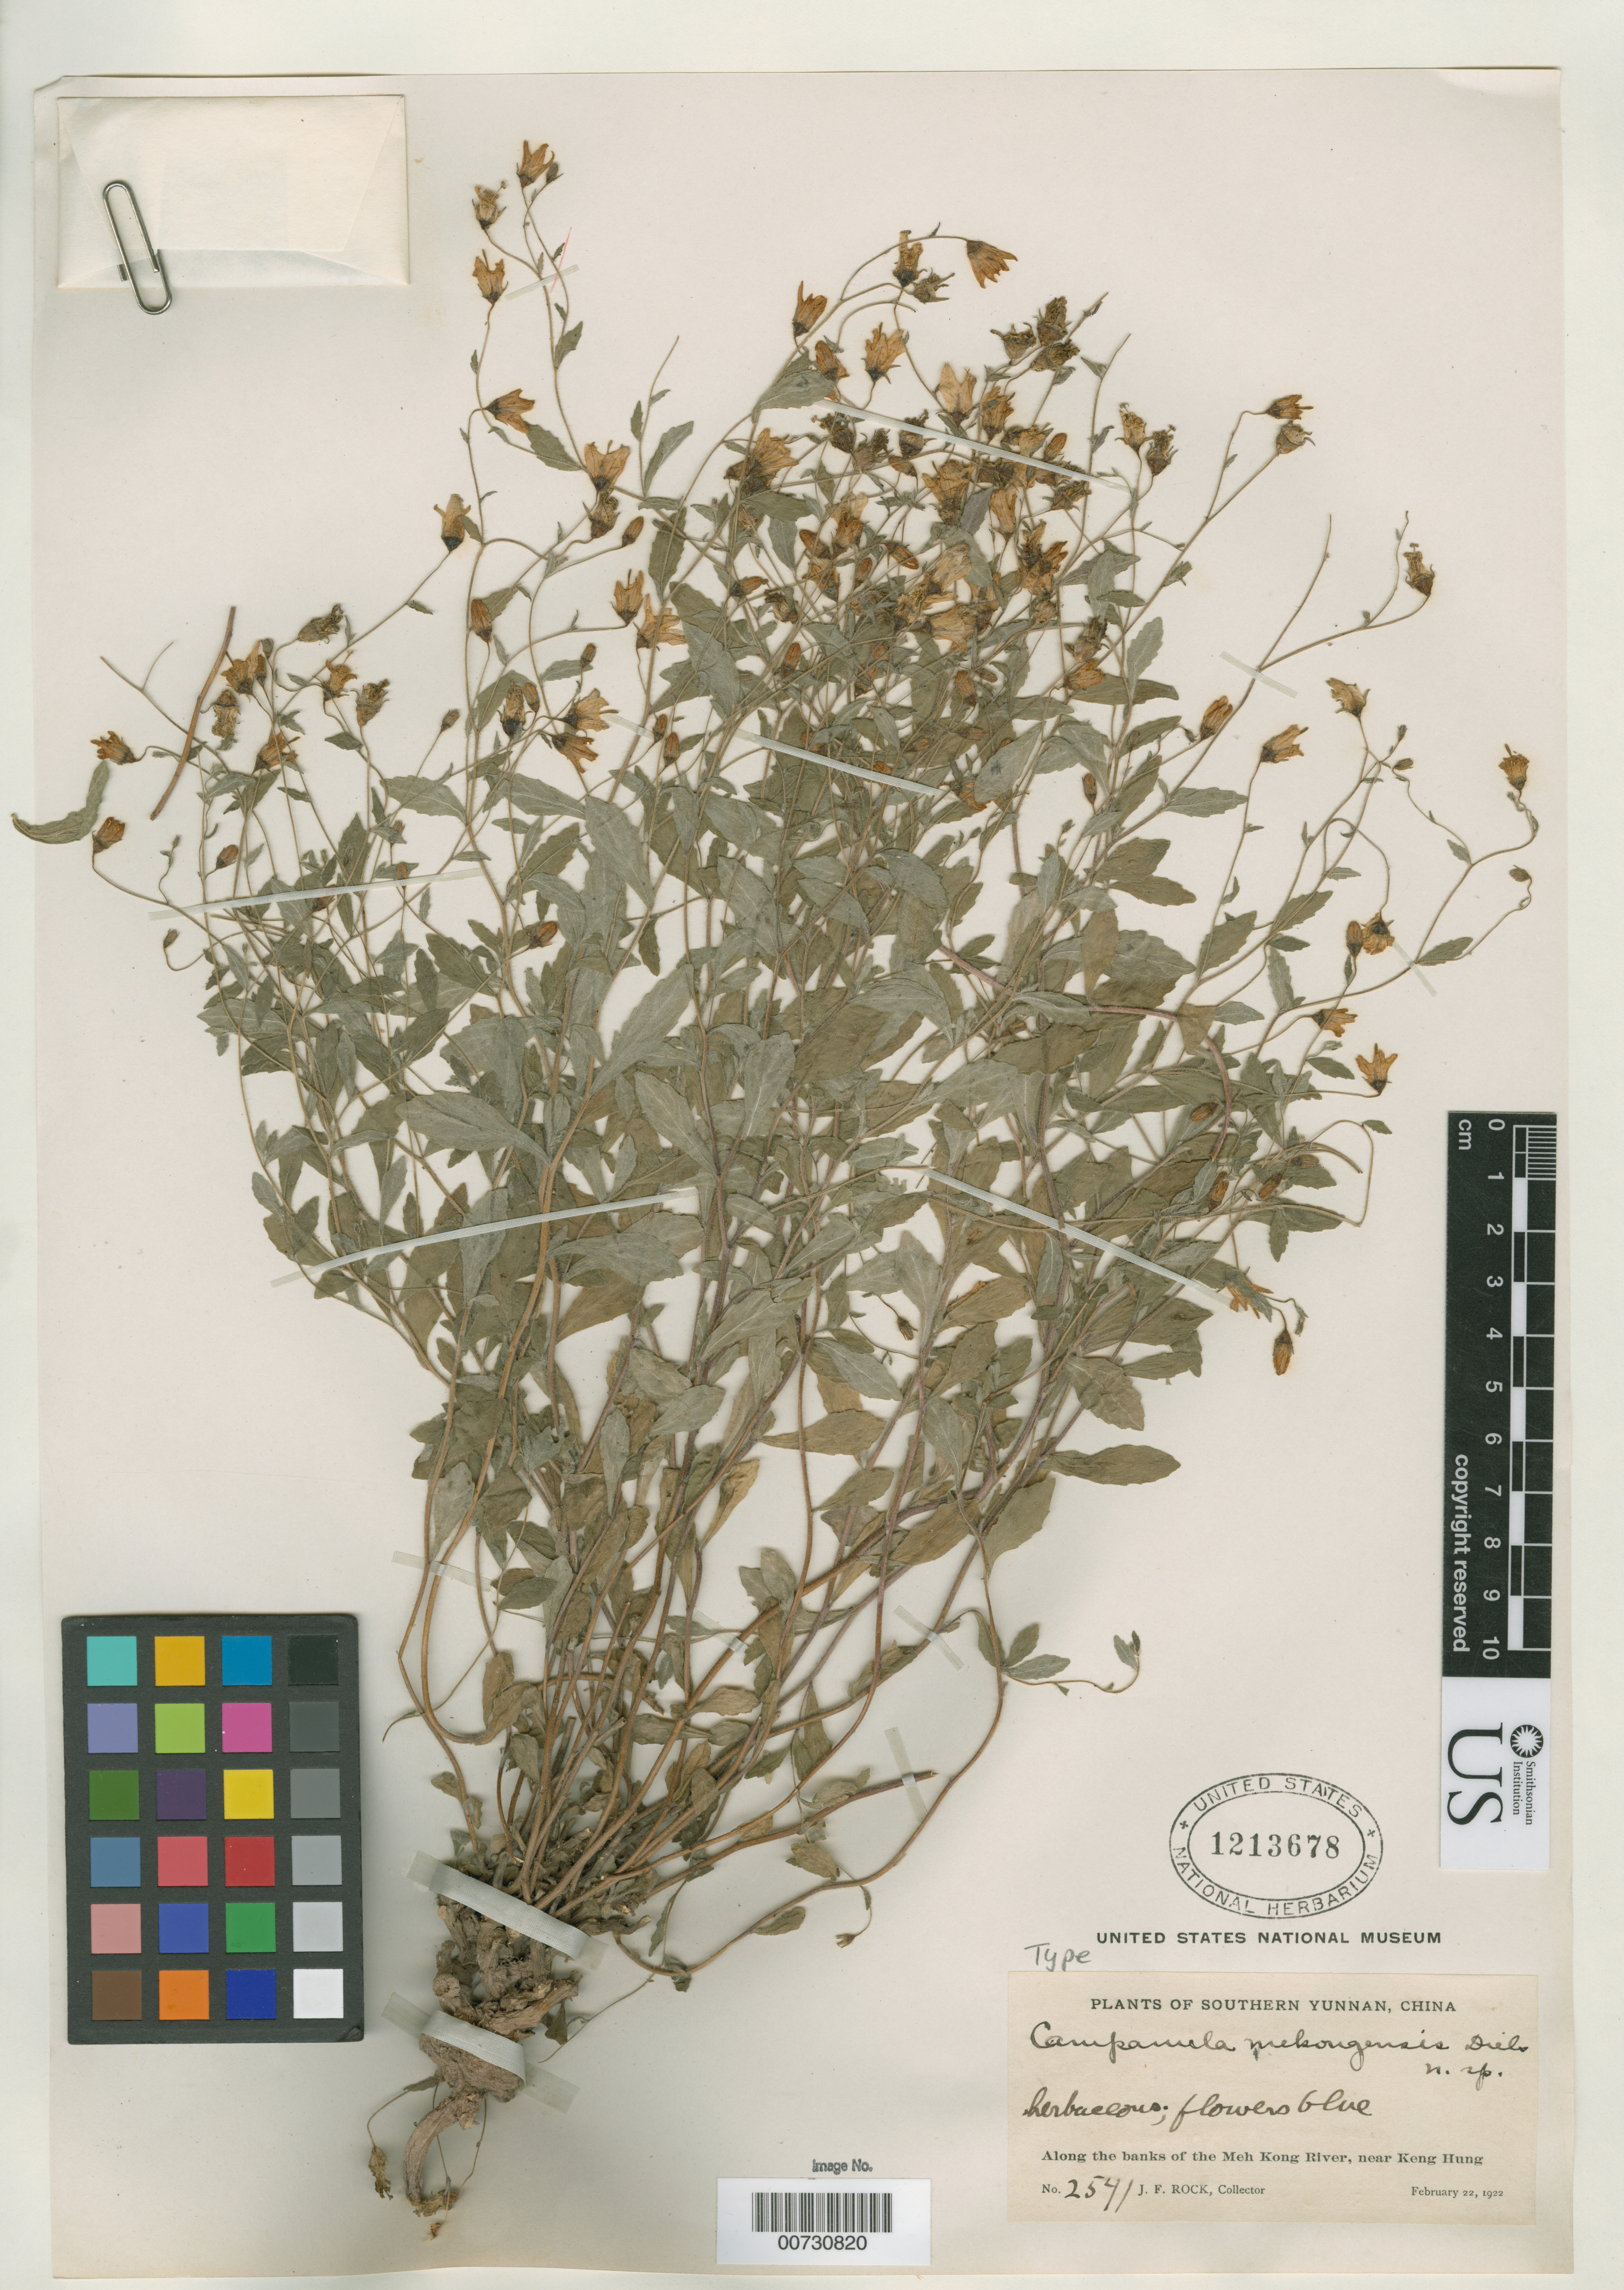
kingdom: Plantae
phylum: Tracheophyta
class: Magnoliopsida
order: Asterales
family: Campanulaceae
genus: Campanula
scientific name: Campanula mekongensis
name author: Diels ex C.Y. Wu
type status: Isotype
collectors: J. F. Rock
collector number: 2541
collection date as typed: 22 Feb 1922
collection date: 1922-02-22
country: China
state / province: Yunnan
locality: Along the banks of the Meh Kong River, near Keng Hung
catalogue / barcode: US 1213678